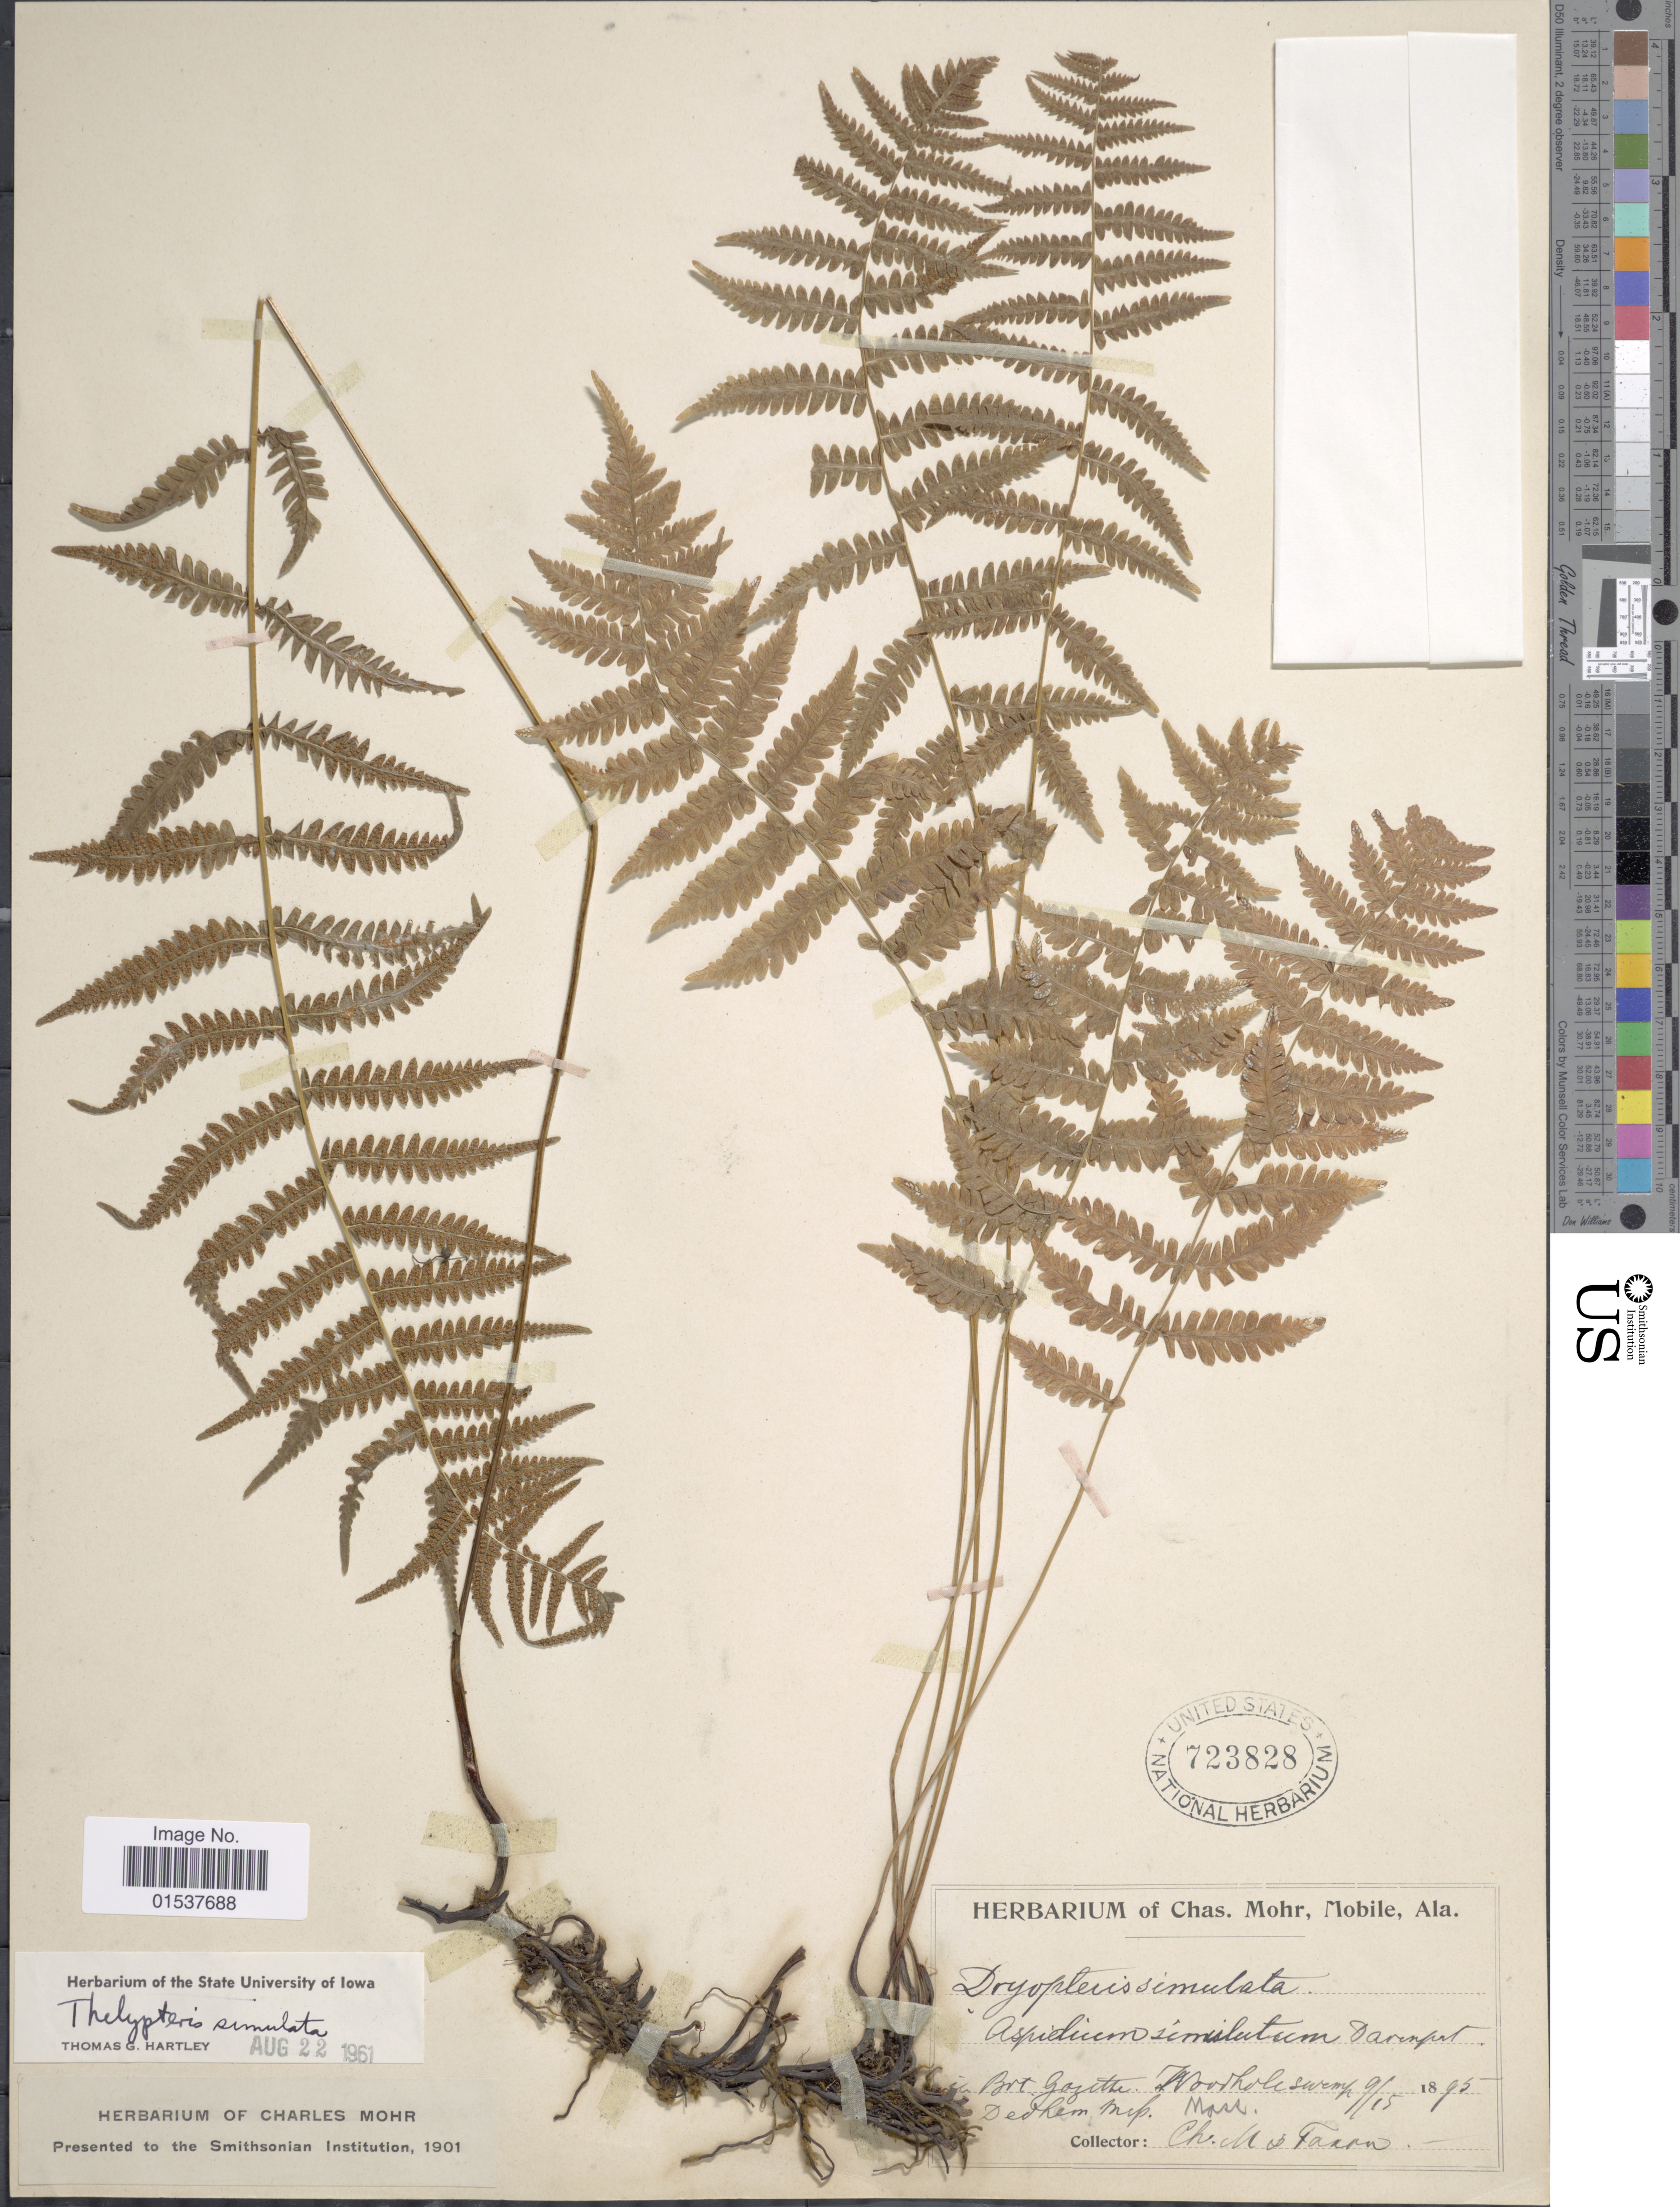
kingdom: Plantae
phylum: Tracheophyta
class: Polypodiopsida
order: Polypodiales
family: Thelypteridaceae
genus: Parathelypteris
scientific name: Parathelypteris simulata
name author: (Davenp.) Holttum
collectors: Mohr, C. T. (herbarium) & Faxon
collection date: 1895-09-15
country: United States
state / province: Massachusetts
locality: In Brt Gouthe, Woodhole swamp, Deohem Mt.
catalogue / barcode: US 723828